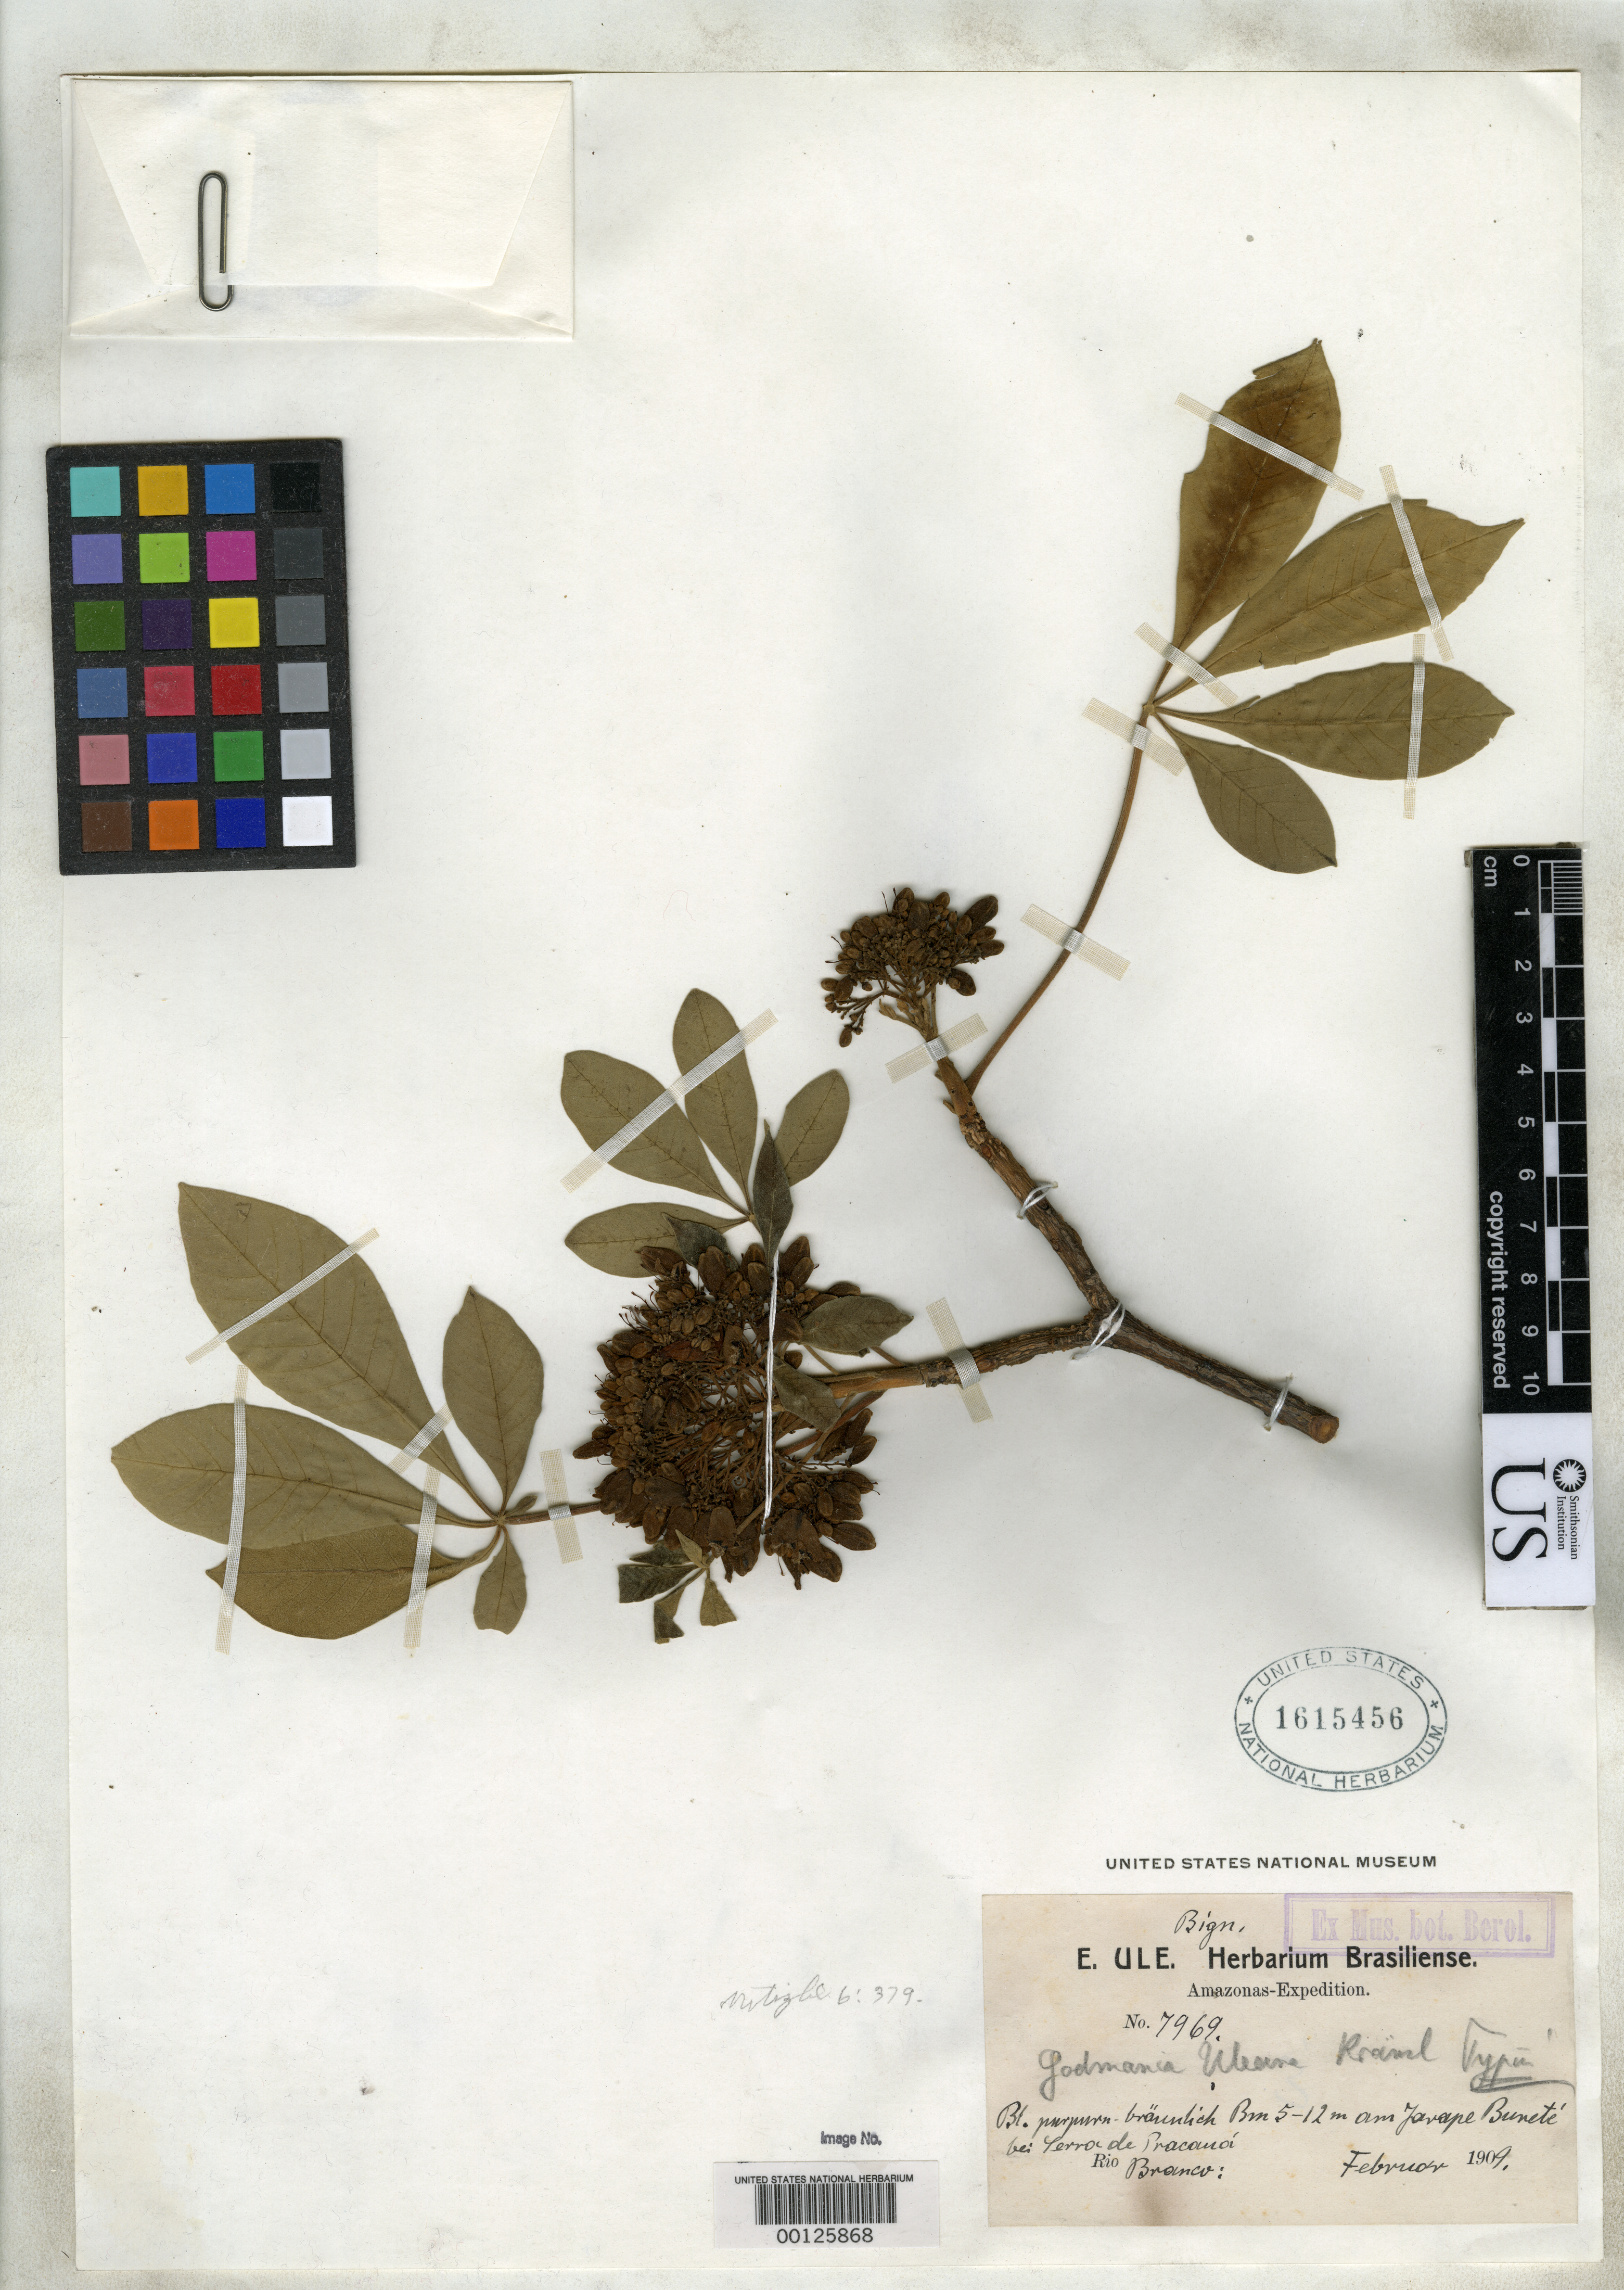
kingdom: Plantae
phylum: Tracheophyta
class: Magnoliopsida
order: Lamiales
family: Bignoniaceae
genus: Godmania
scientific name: Godmania uleana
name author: Kraenzl.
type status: Isotype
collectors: E. H. Ule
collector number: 7969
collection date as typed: Feb 1909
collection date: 1909-02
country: Brazil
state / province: Amazonas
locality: Rio Branco, Serra de Pracana.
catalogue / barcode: US 1615456